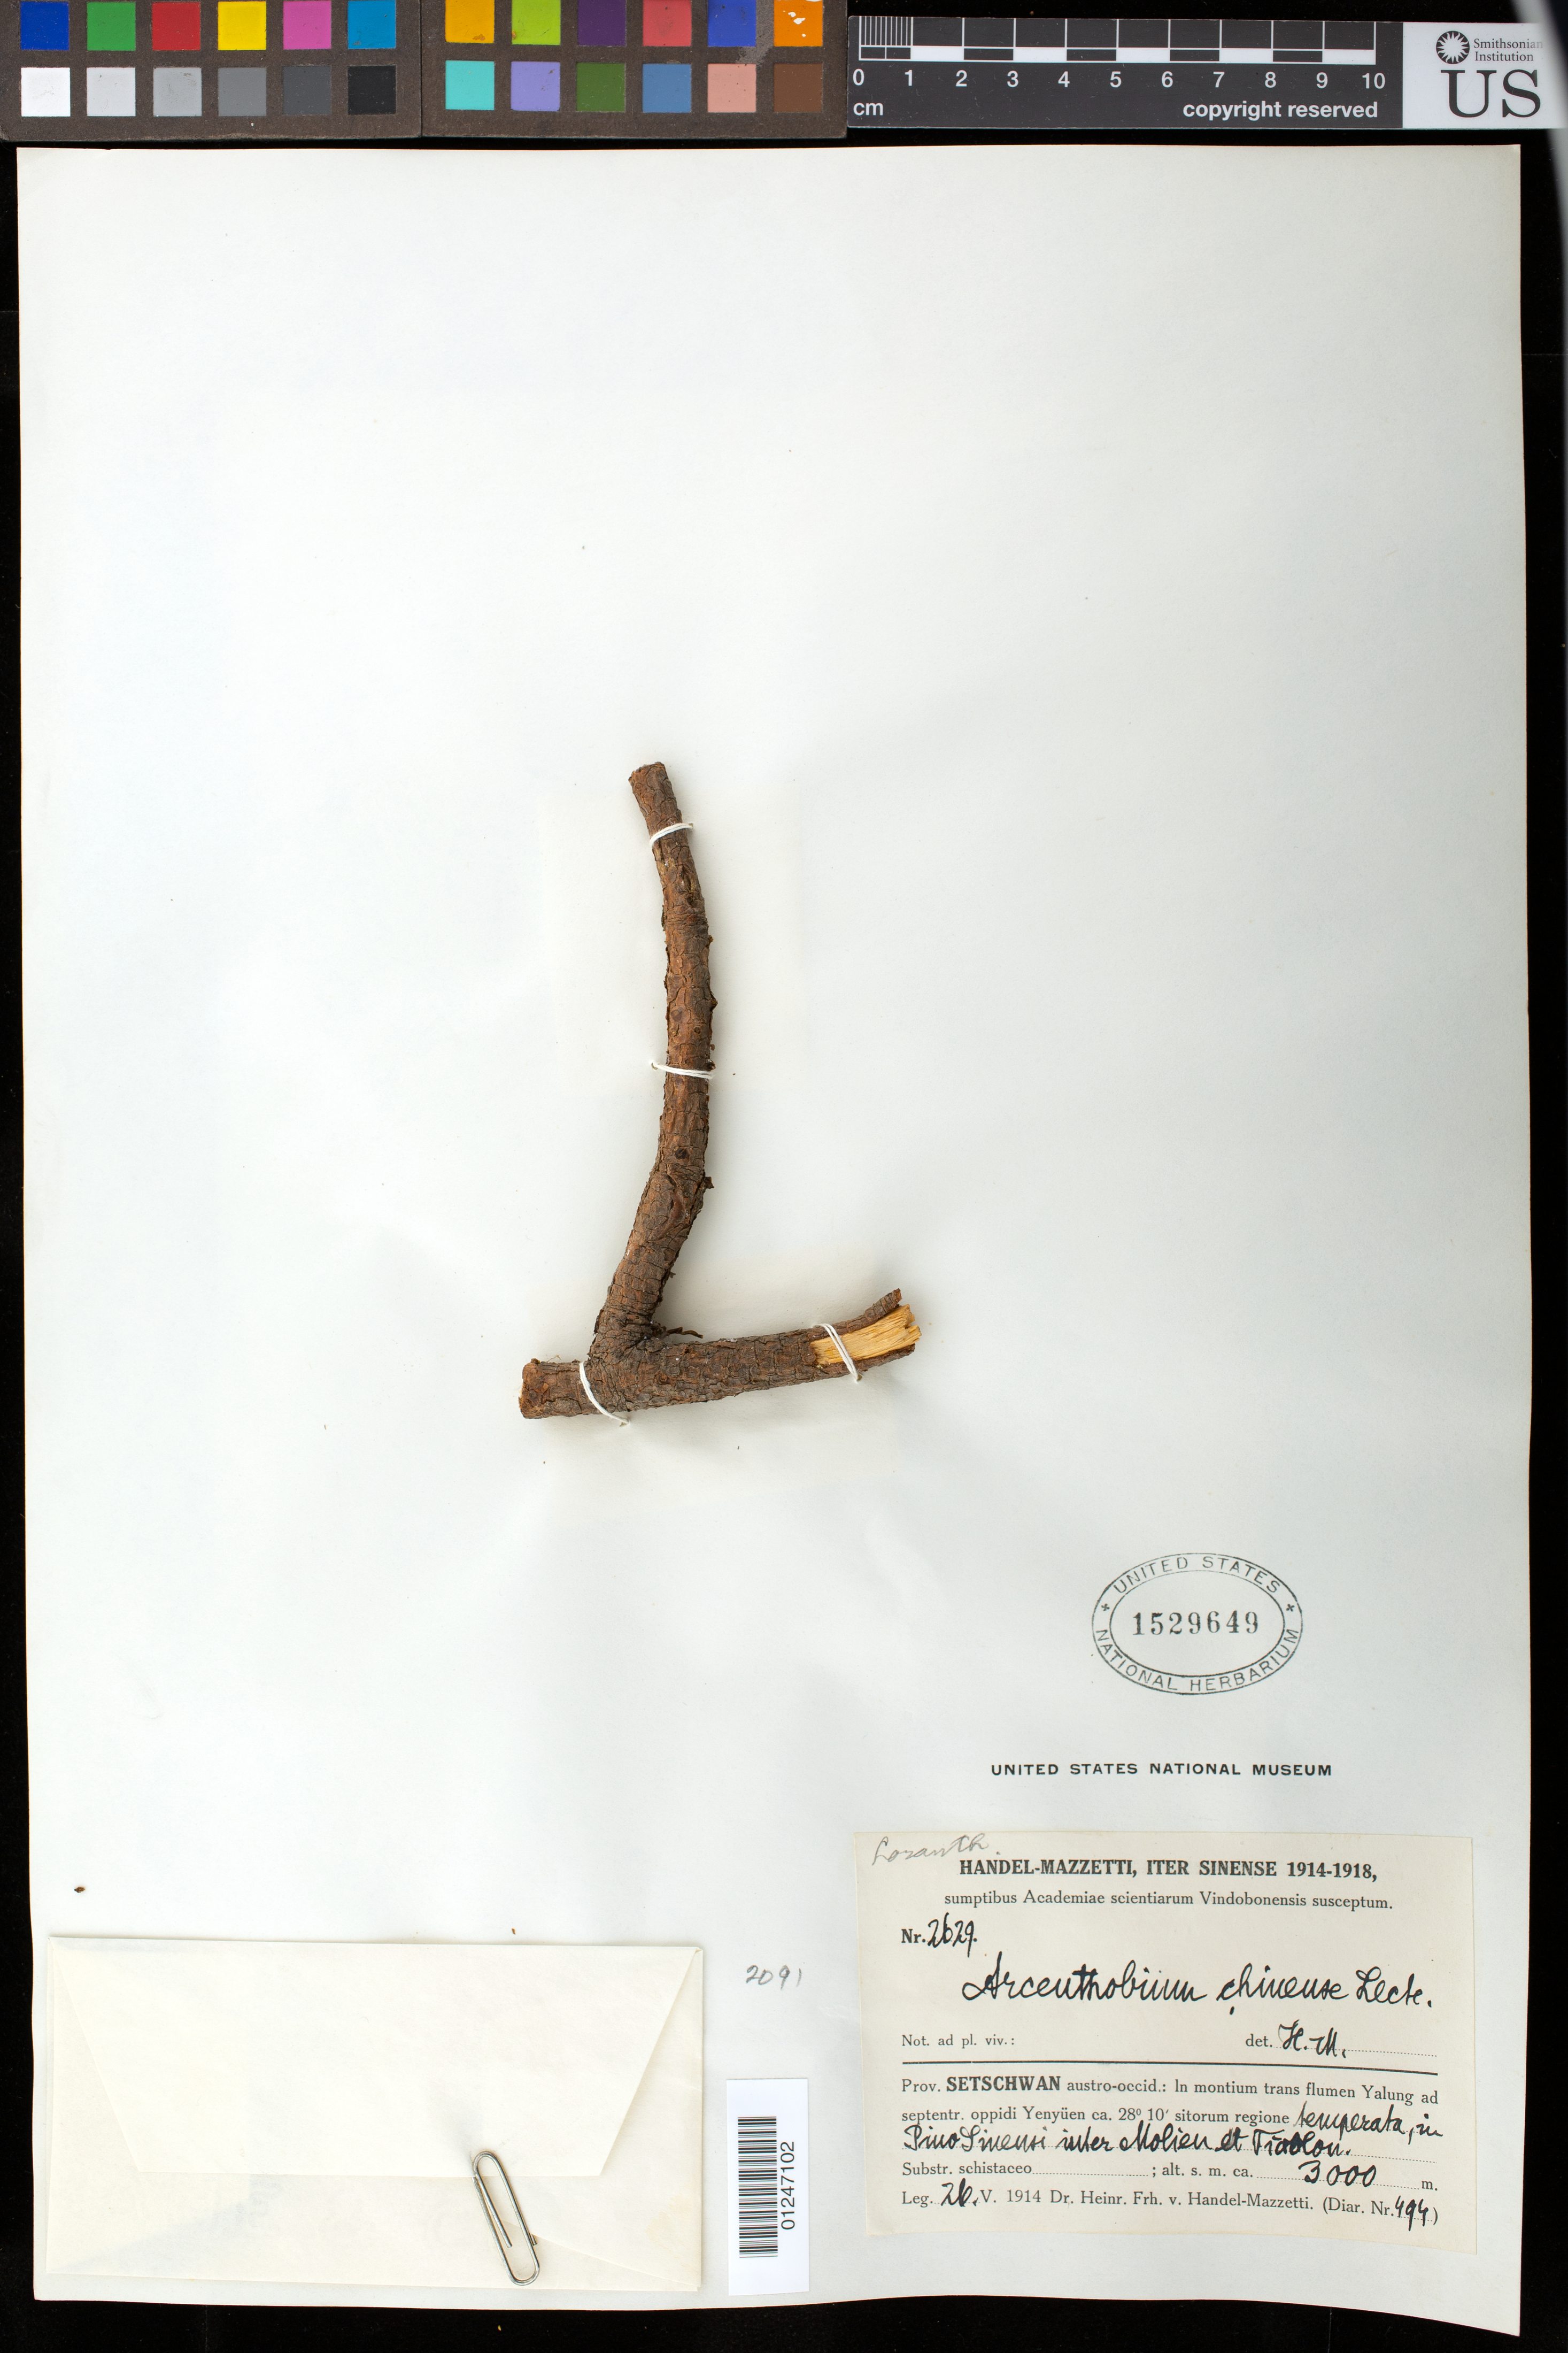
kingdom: Plantae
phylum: Tracheophyta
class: Magnoliopsida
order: Santalales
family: Viscaceae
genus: Arceuthobium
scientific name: Arceuthobium chinense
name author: Lecomte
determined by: Handel-Mazzetti, Heinrich R. E.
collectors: H. Handel-Mazzetti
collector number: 494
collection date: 1914-05-26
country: China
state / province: Sichuan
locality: Prov. Setschwan austro occid.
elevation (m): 3000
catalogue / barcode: US 1529649